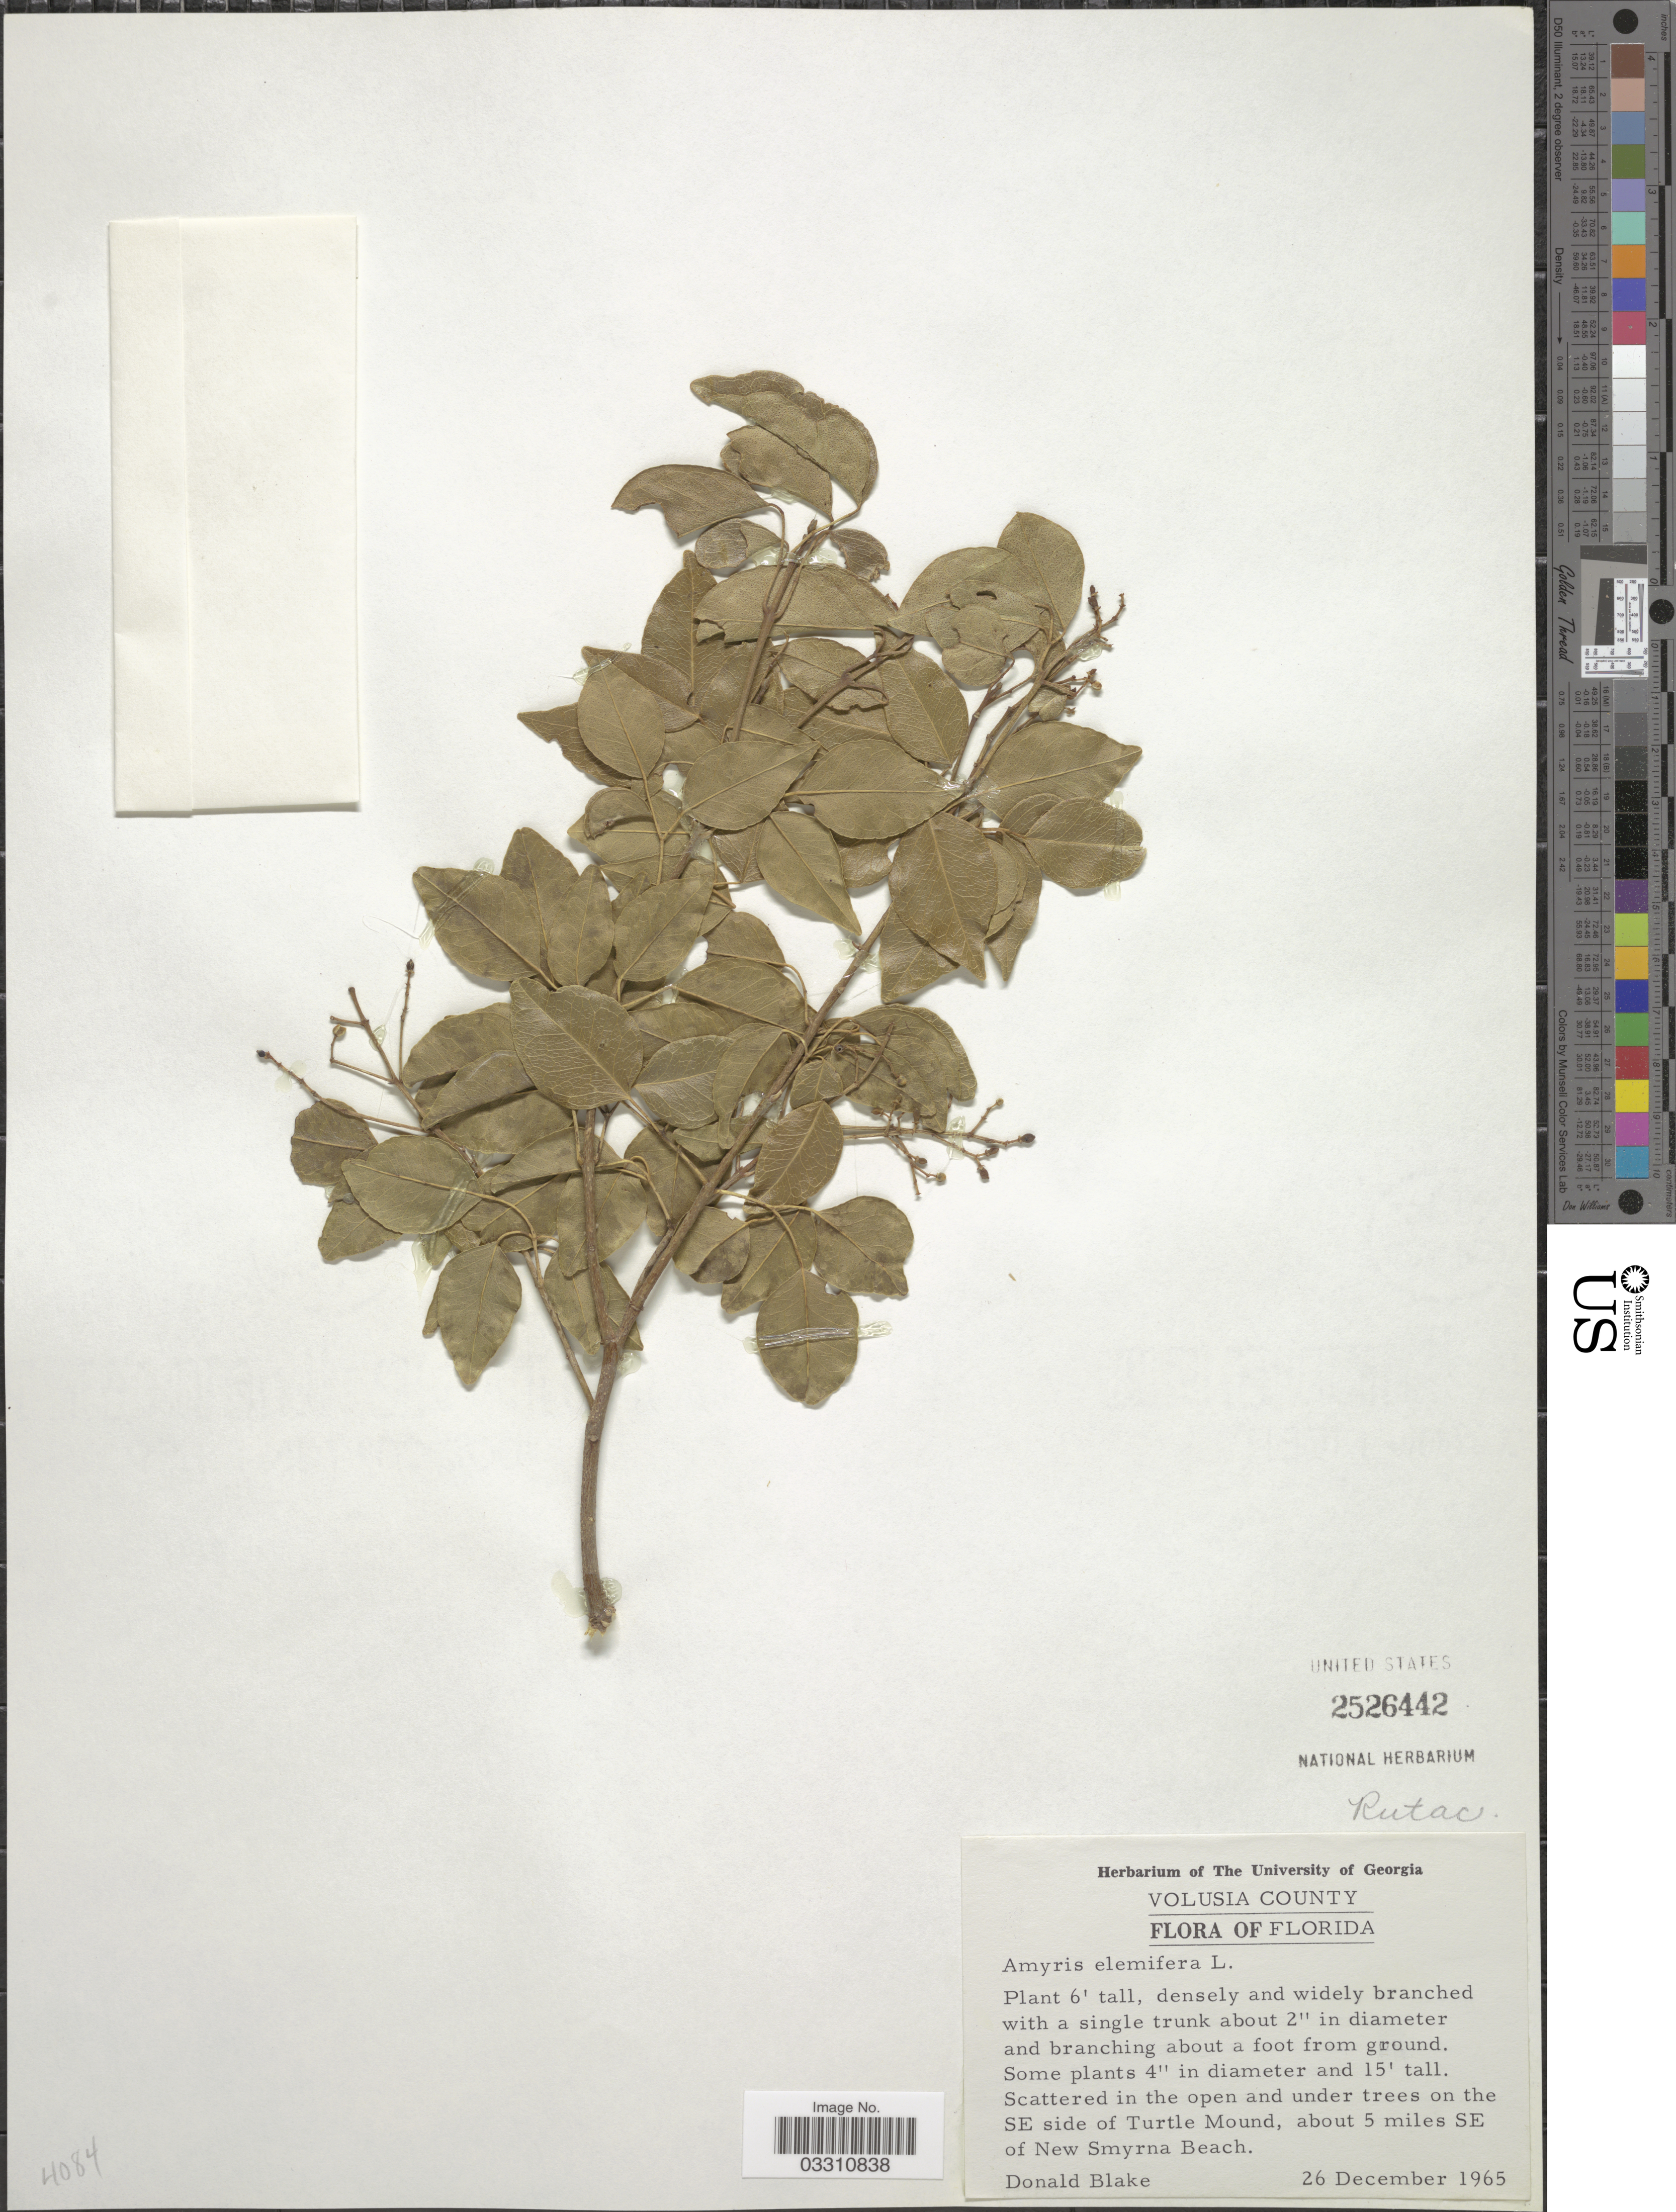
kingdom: Plantae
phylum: Tracheophyta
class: Magnoliopsida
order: Sapindales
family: Rutaceae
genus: Amyris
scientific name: Amyris elemifera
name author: L.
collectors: D. Blake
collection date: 1965-12-26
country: United States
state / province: Florida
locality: Volusia County, Scattered in the open and under trees on the SE side of Turtle Mound, about 5 miles SE of New Smyrna Beach.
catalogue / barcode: US 2526442